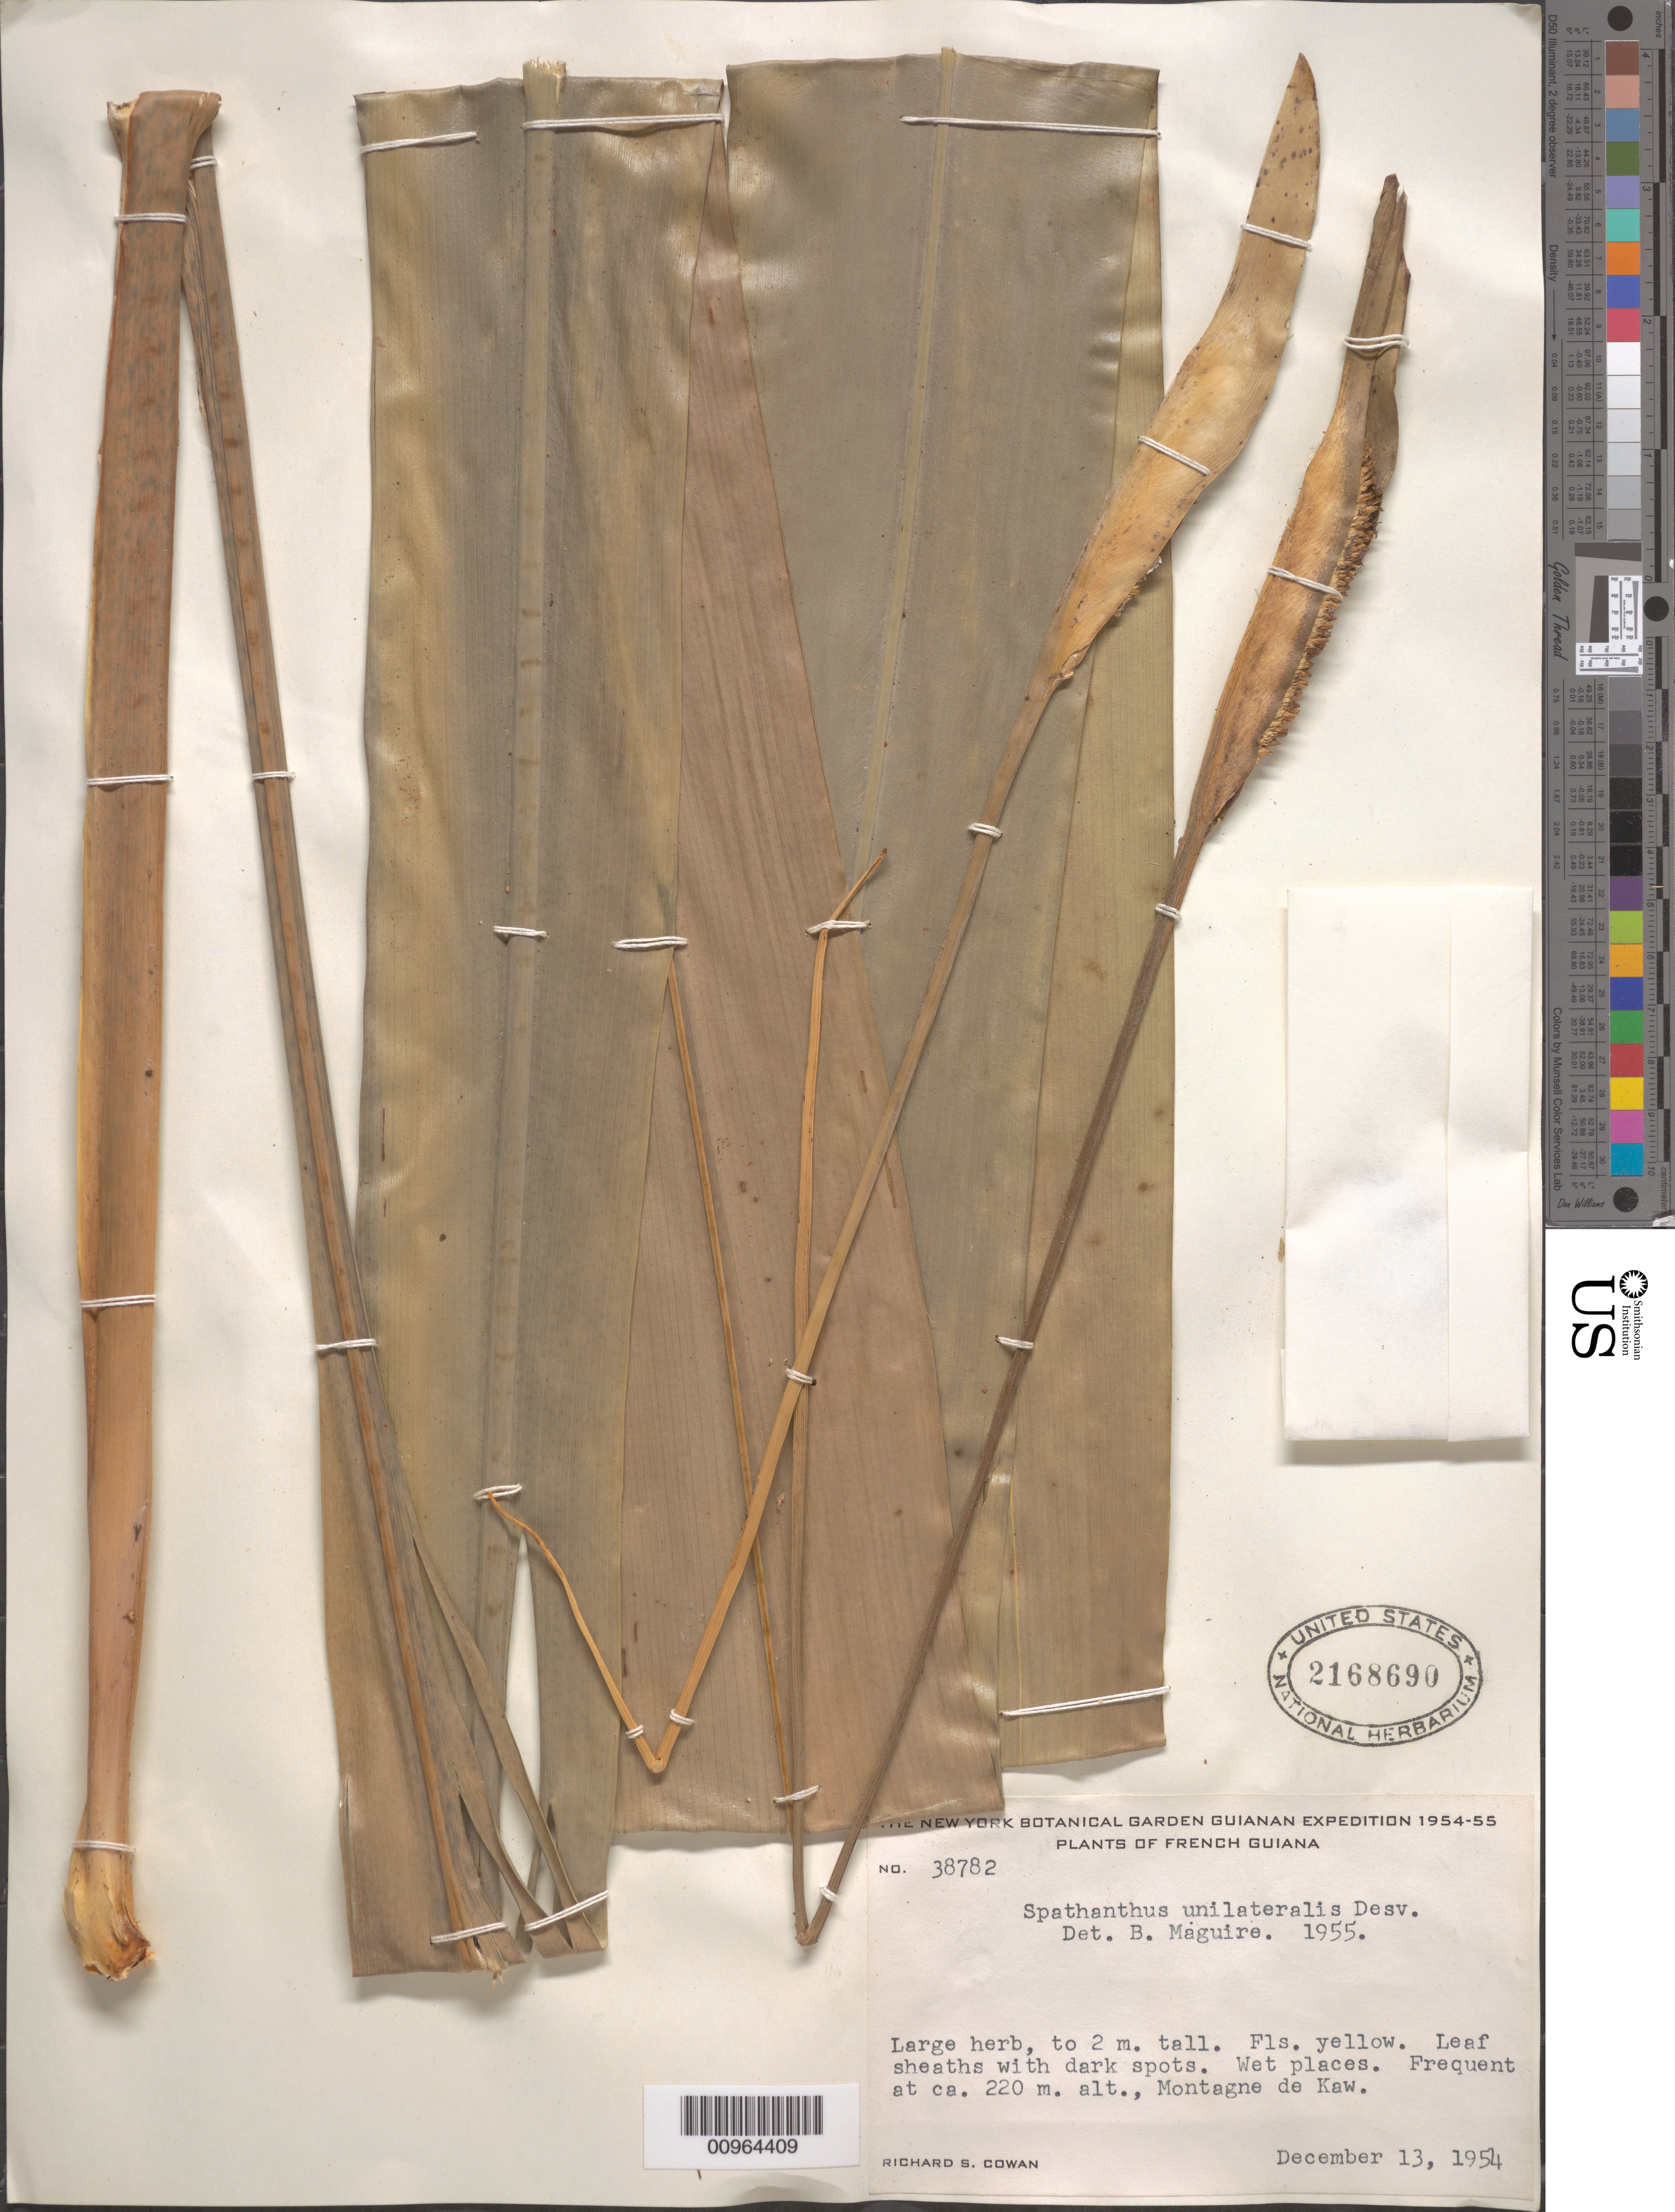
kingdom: Plantae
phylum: Tracheophyta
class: Liliopsida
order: Poales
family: Rapateaceae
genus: Spathanthus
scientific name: Spathanthus unilateralis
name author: (Rudge) Desv.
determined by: Maguire, Bassett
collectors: R. S. Cowan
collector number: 38782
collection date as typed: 13-Dec-54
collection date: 1954-12-13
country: French Guiana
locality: Montagne de Kaw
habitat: Wet places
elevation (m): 220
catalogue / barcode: US 2168690